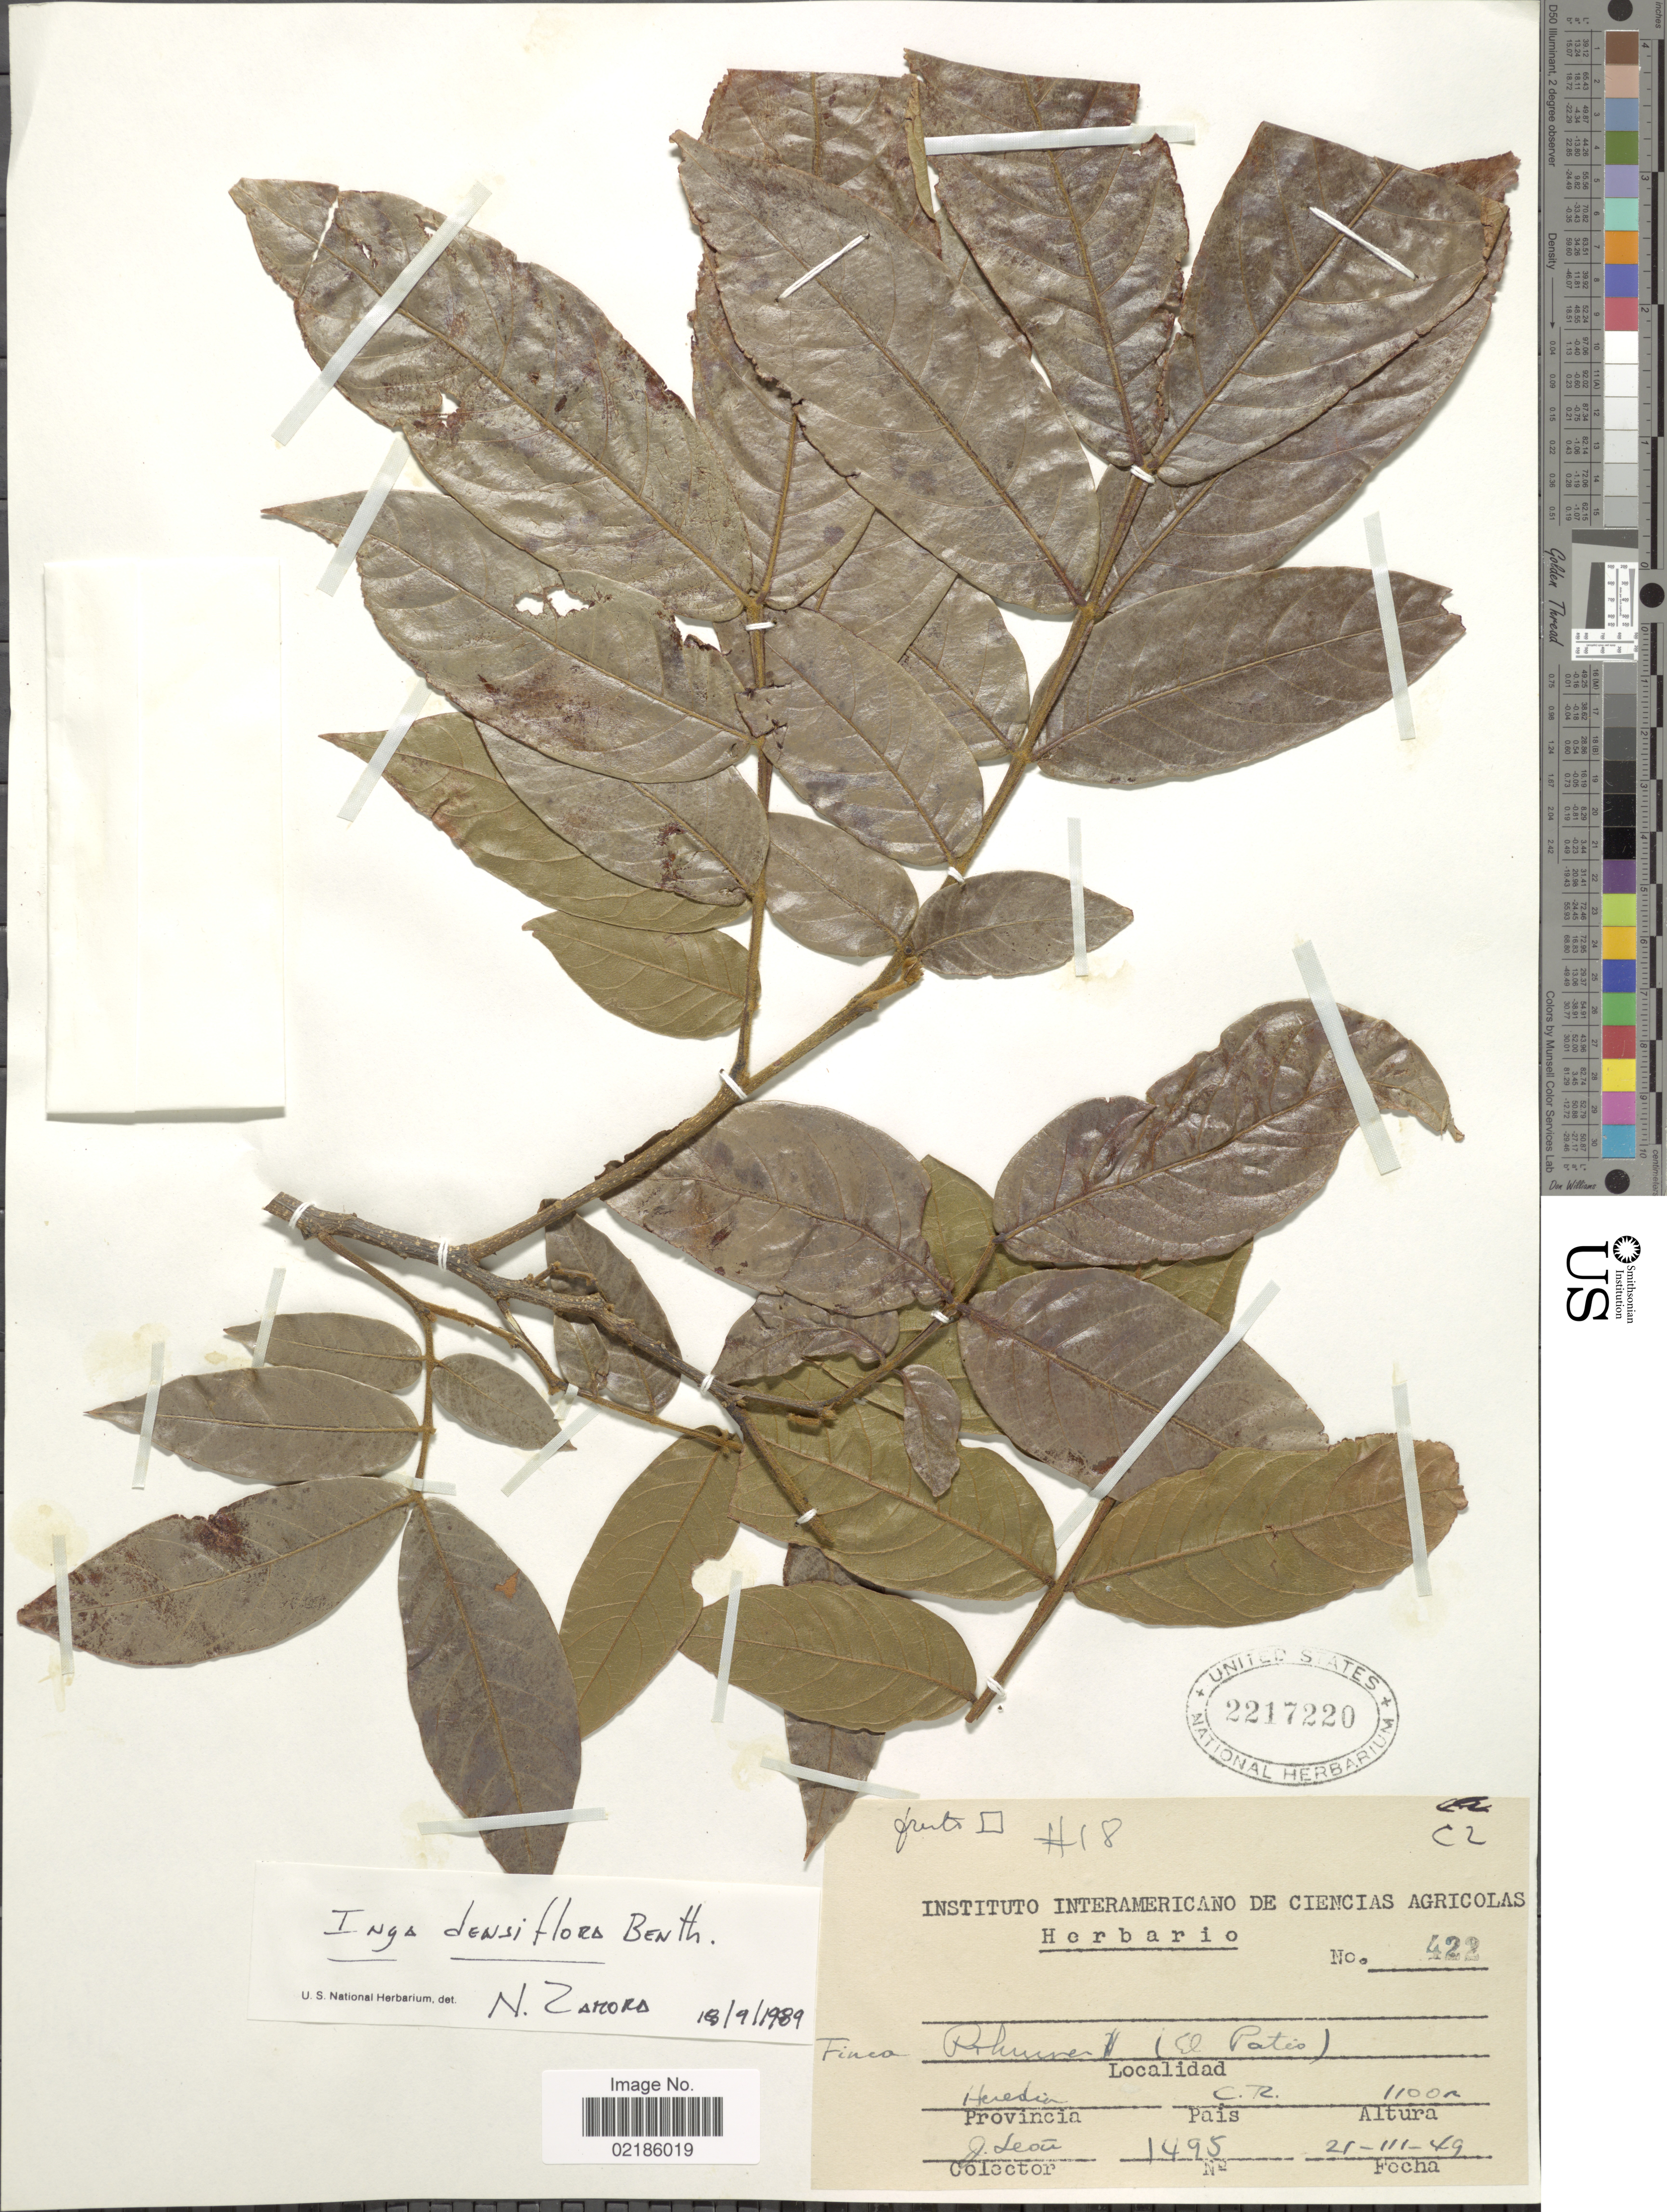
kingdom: Plantae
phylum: Tracheophyta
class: Magnoliopsida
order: Fabales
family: Fabaceae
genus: Inga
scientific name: Inga densiflora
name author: Benth.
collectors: J. León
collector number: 1495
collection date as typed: Transcribed d/m/y: 21/3/49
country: Costa Rica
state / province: Heredia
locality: Finca Rohrmoser (El Patio)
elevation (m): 1100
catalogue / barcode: US 2217220